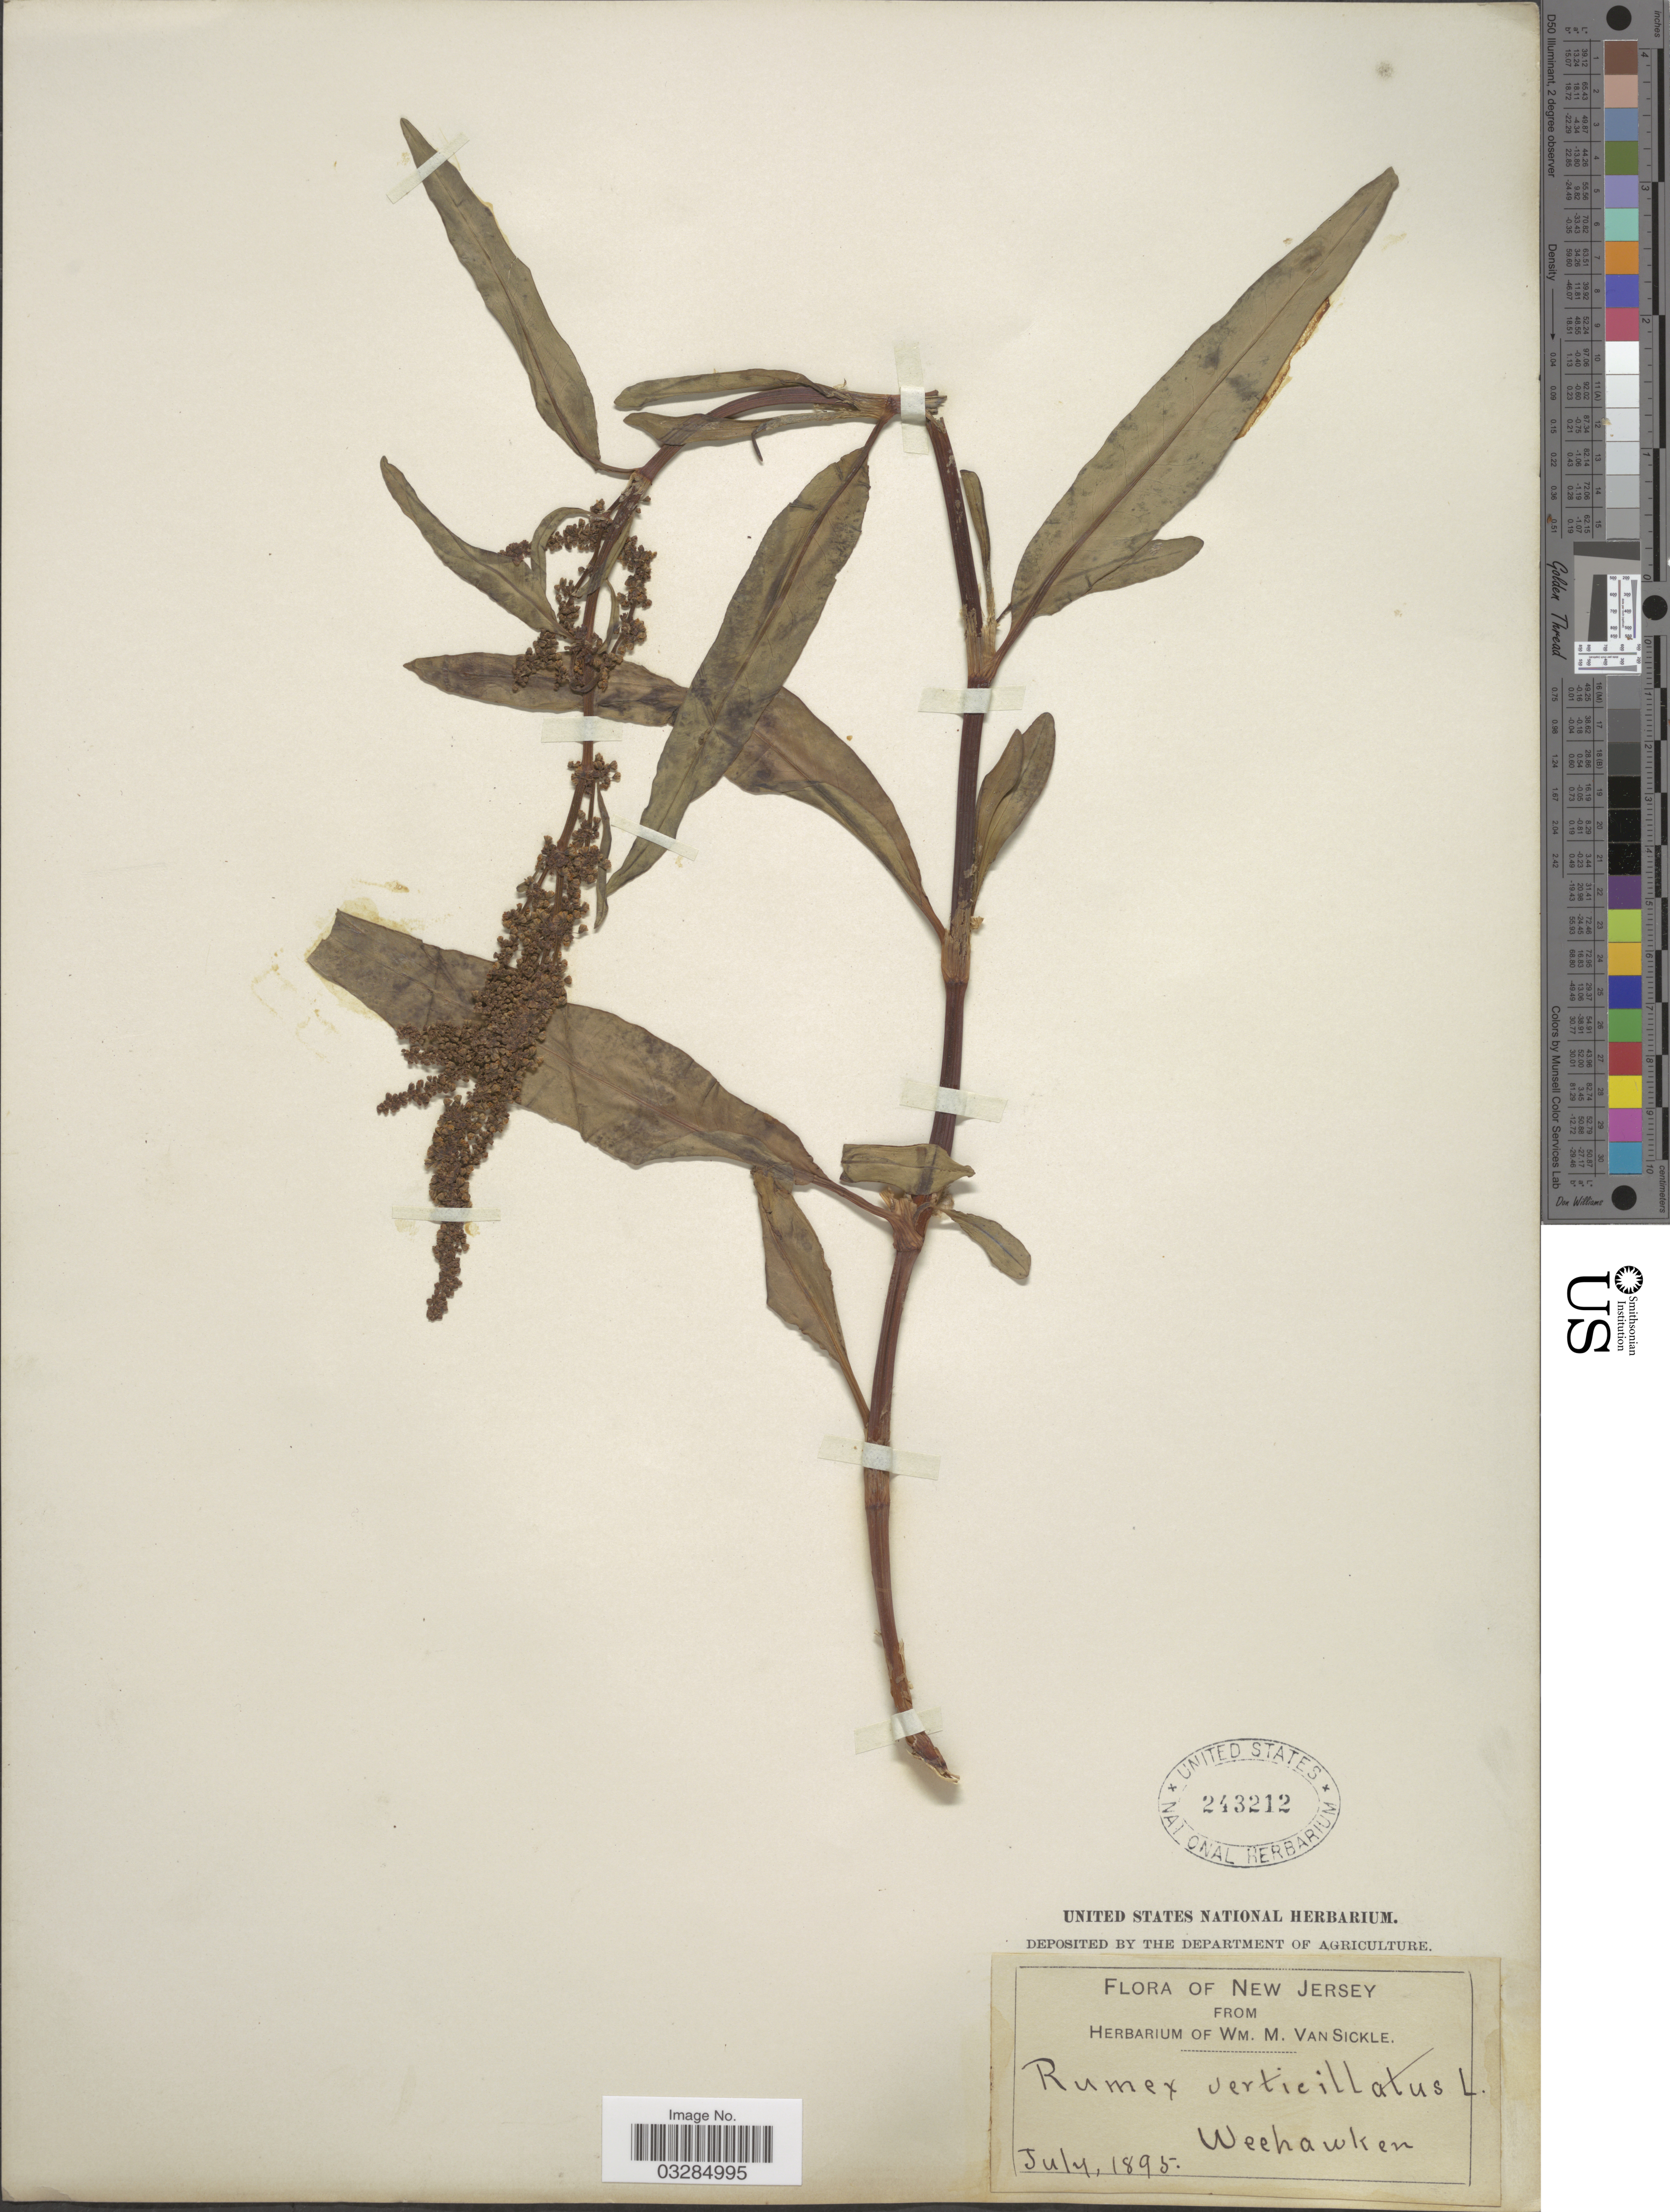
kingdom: Plantae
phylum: Tracheophyta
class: Magnoliopsida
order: Caryophyllales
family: Polygonaceae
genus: Rumex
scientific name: Rumex verticillatus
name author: L.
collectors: ex herb. Wm. M. Van Sickle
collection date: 1895-07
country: United States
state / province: New Jersey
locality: Weehawken.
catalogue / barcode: US 243212